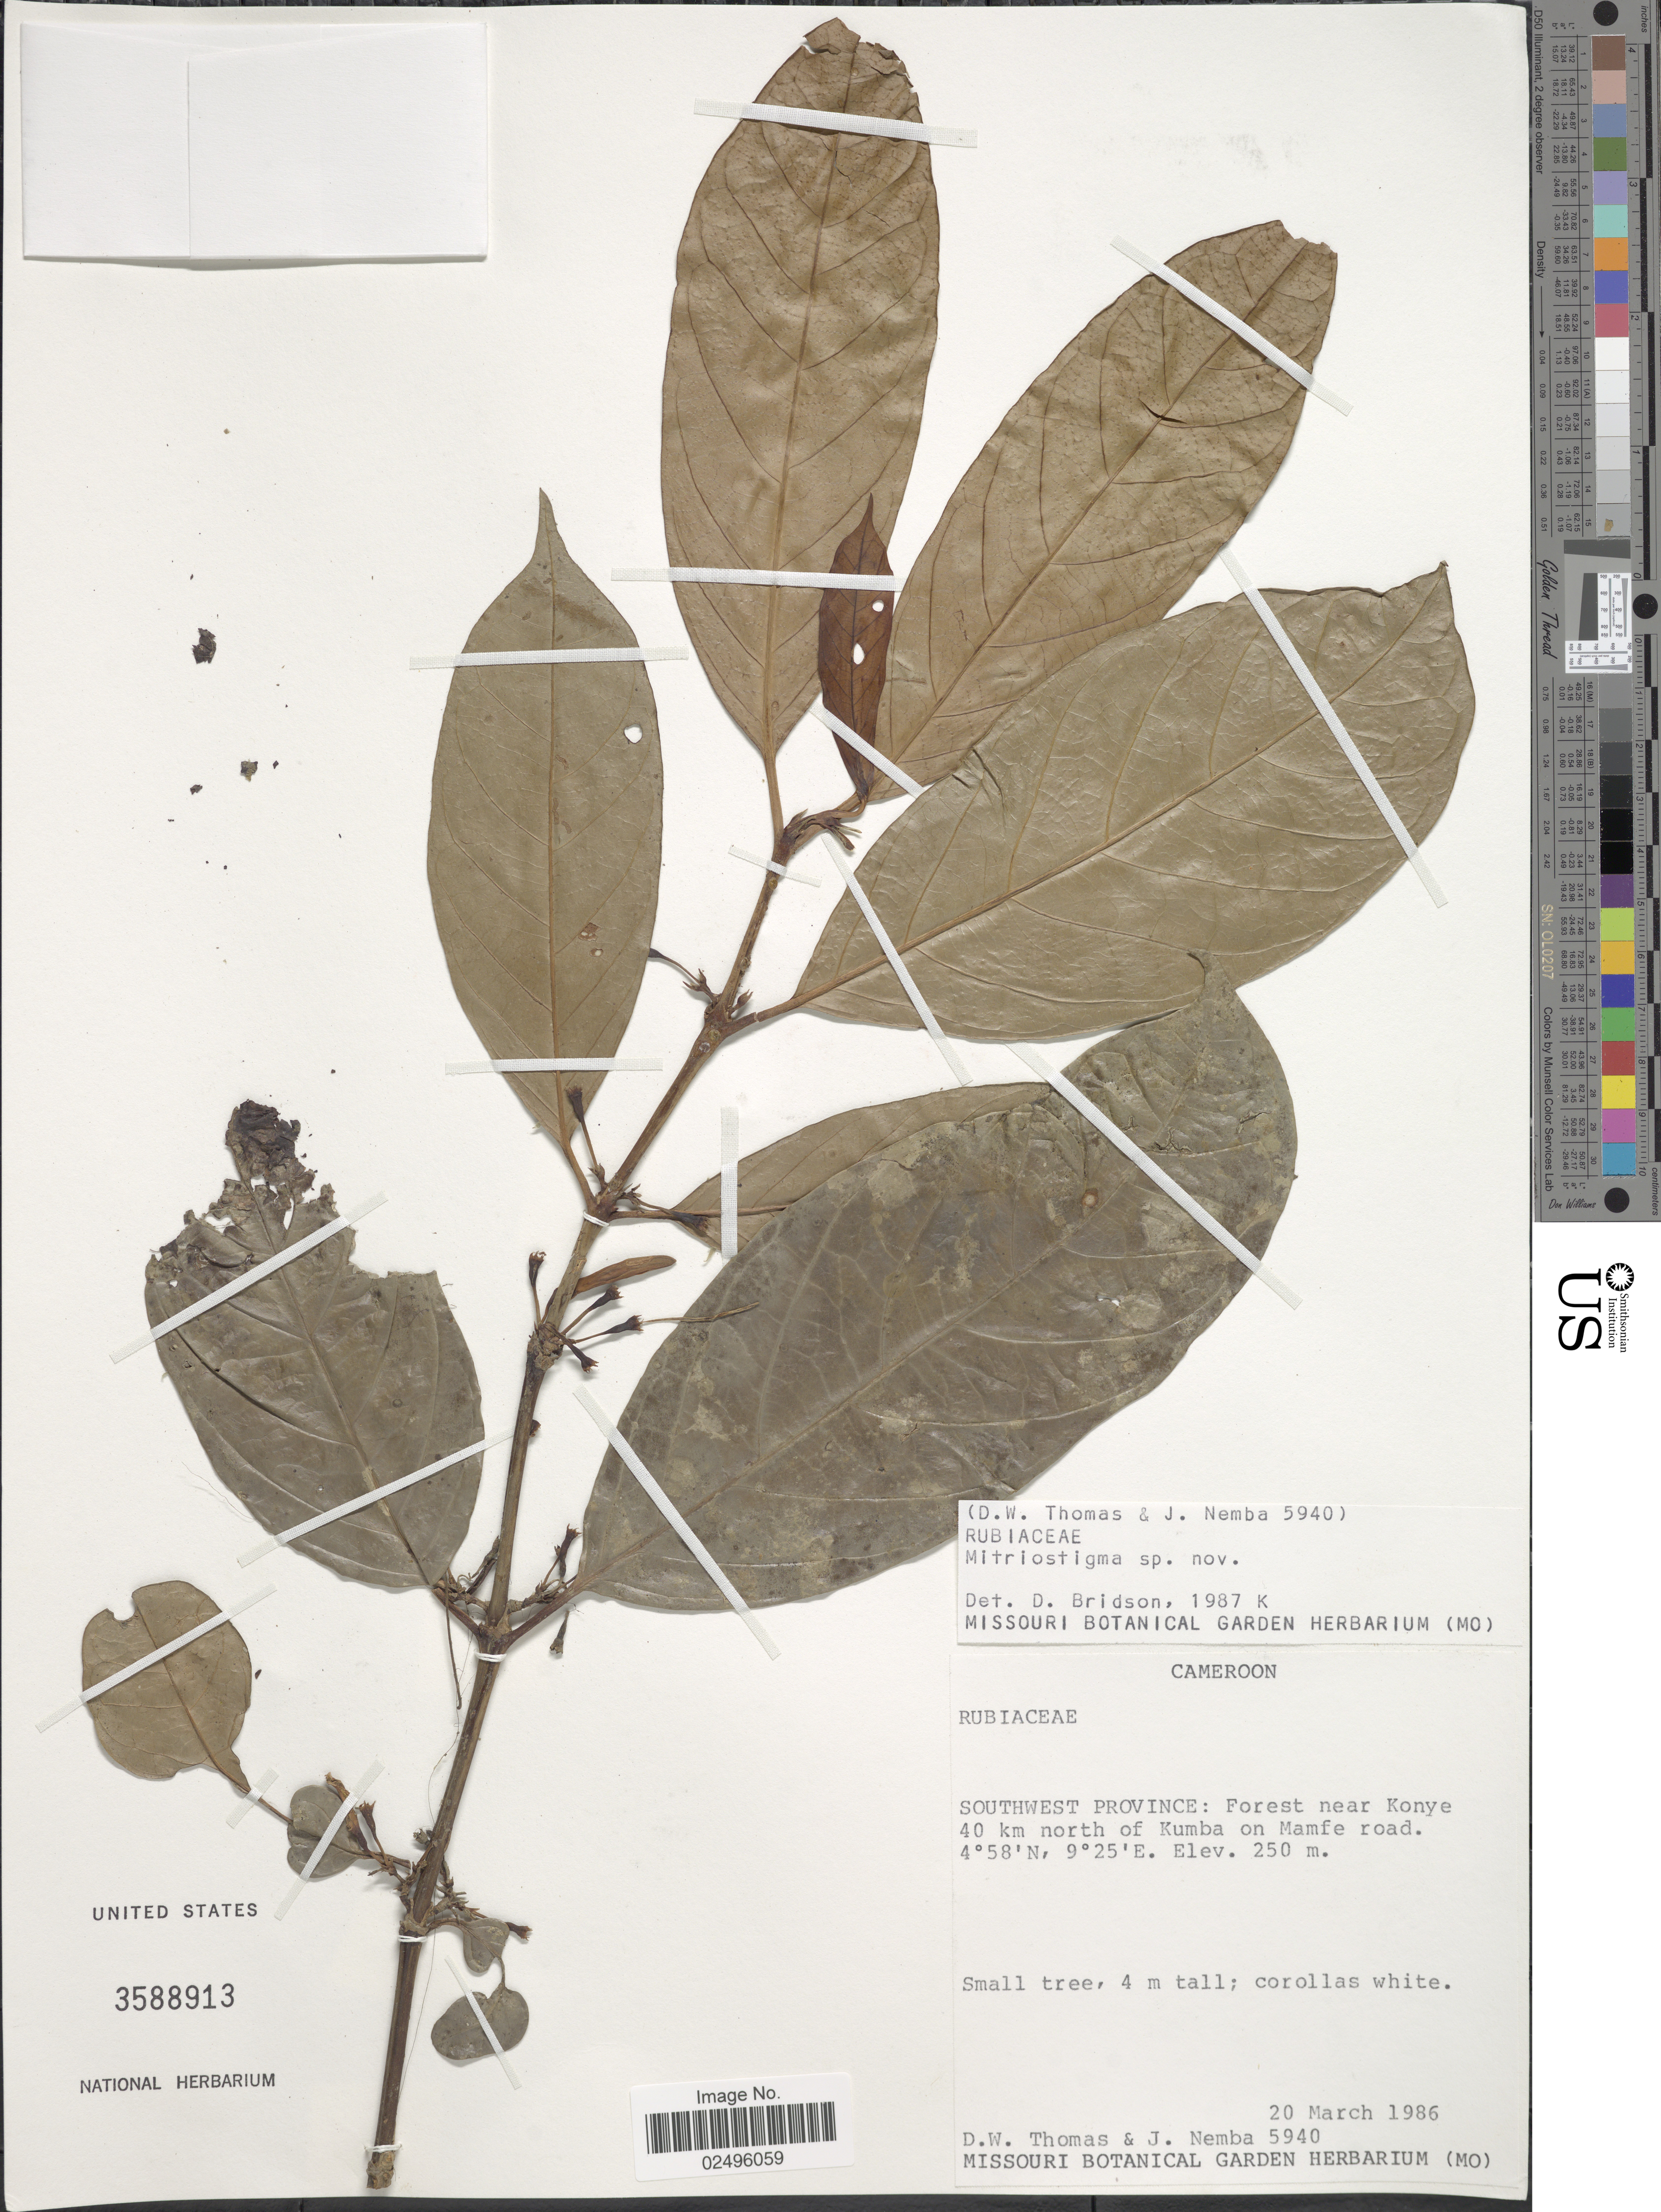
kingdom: Plantae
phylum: Tracheophyta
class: Magnoliopsida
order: Gentianales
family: Rubiaceae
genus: Mitriostigma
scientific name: Mitriostigma sp.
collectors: D. W. Thomas & J. Nemba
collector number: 5940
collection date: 1986-03-20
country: Cameroon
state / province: Sud-Ouest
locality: Southwest Province: Forest near Konye 40 km north of Kumba on Mamfe road.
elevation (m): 250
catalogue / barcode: US 3588913